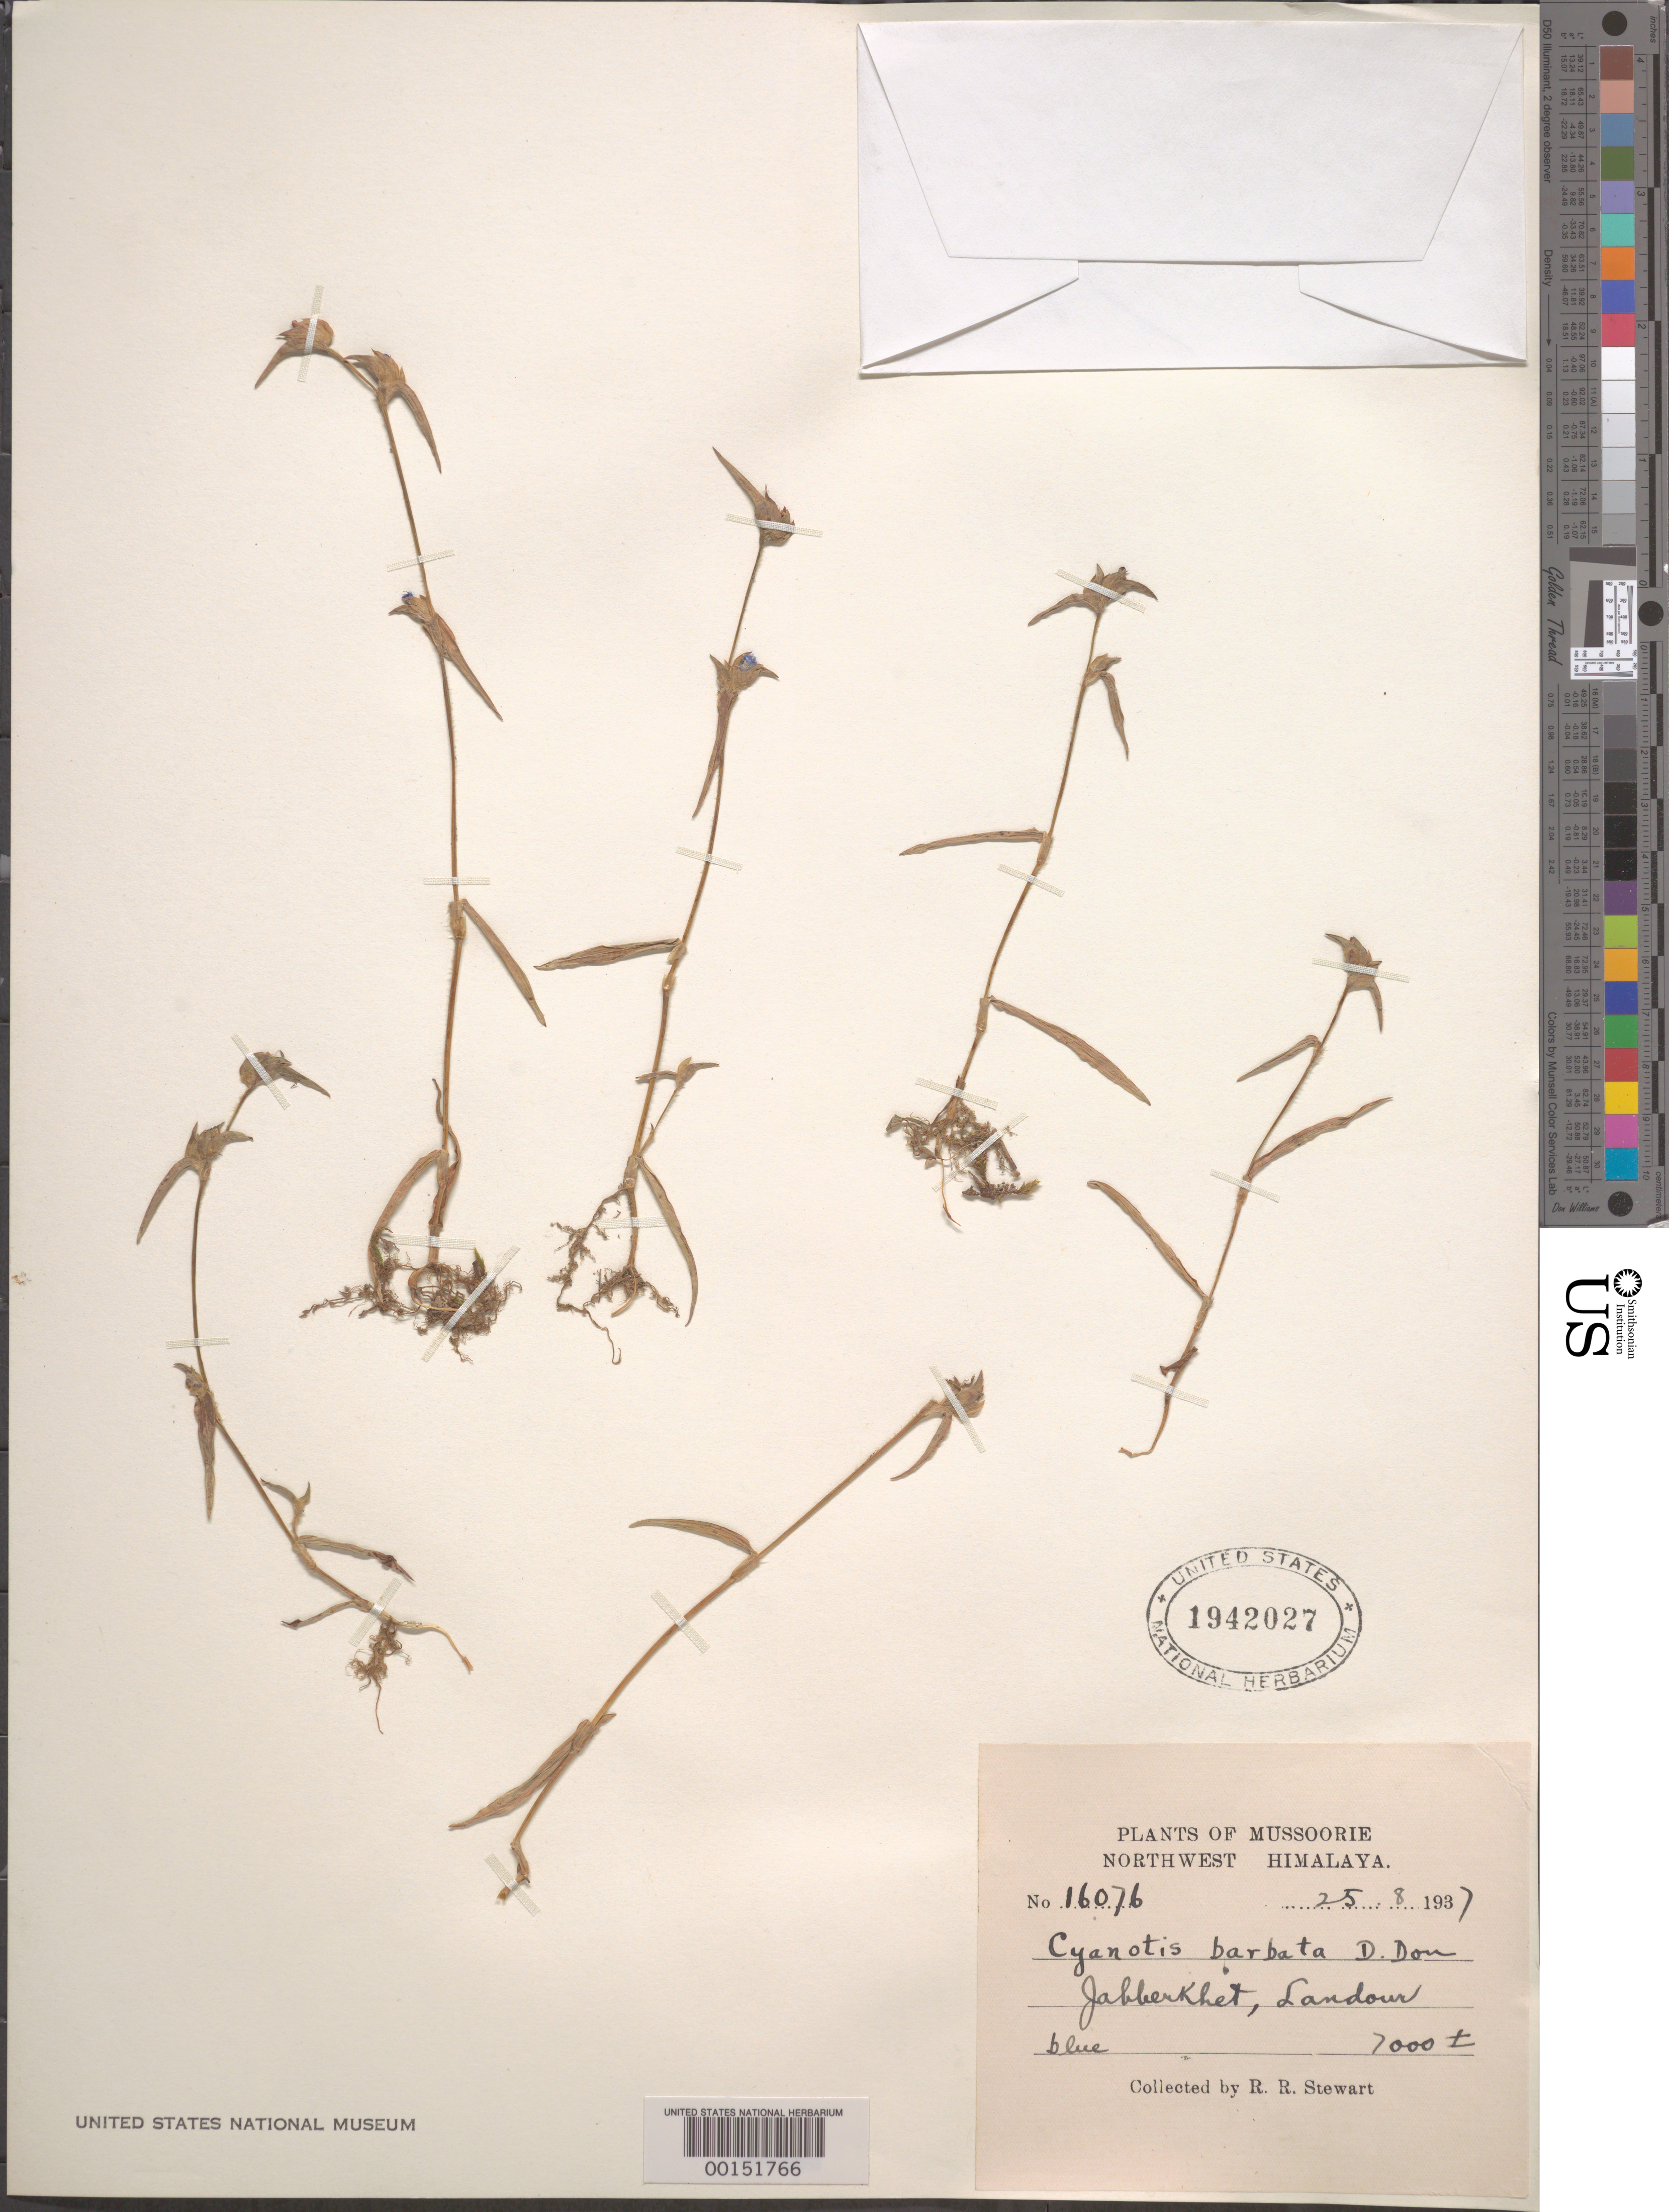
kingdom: Plantae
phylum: Tracheophyta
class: Liliopsida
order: Commelinales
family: Commelinaceae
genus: Cyanotis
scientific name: Cyanotis barbata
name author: D. Don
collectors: R. R. Stewart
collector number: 16076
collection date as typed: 25 Aug 1937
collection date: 1937-08-25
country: India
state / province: Uttar Pradesh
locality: Jabberkhet, landour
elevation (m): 2135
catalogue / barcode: US 1942027